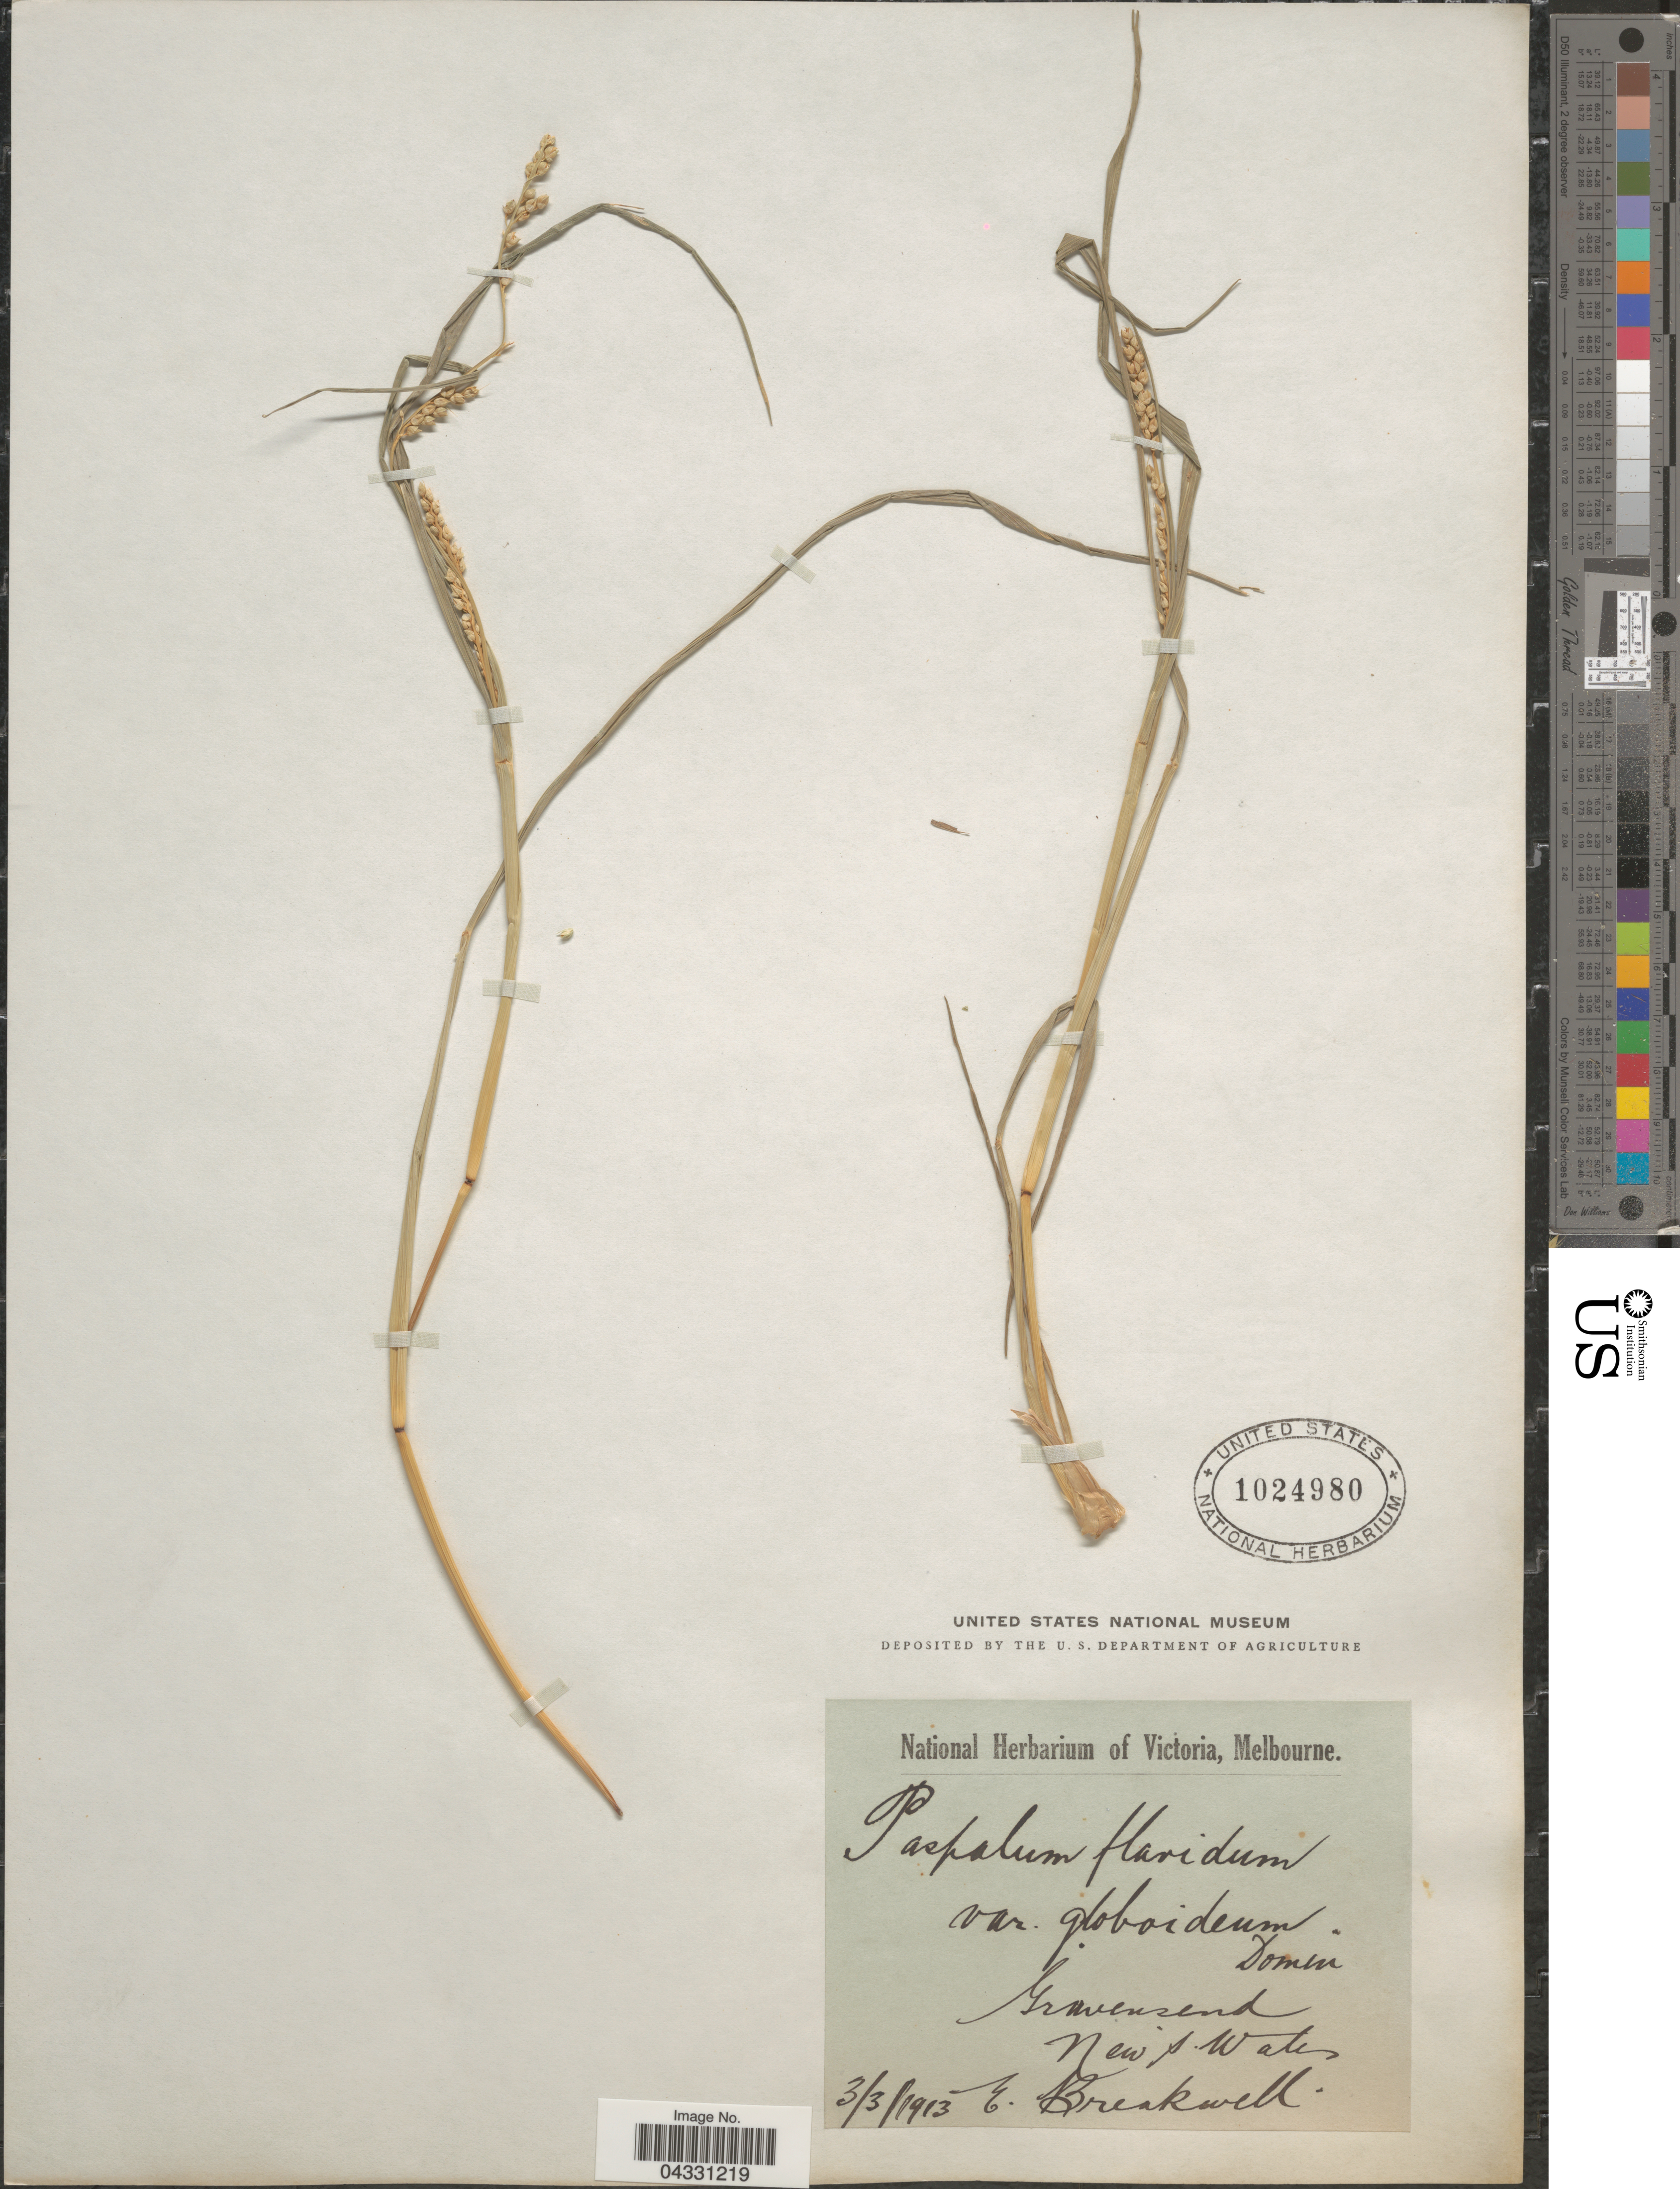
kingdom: Plantae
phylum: Tracheophyta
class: Liliopsida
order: Poales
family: Poaceae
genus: Setaria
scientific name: Setaria globoidea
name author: (Domin) R.D. Webster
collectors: E. Breakwell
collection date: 1913-03-03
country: Australia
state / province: New South Wales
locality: Gravensend.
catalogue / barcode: US 1024980